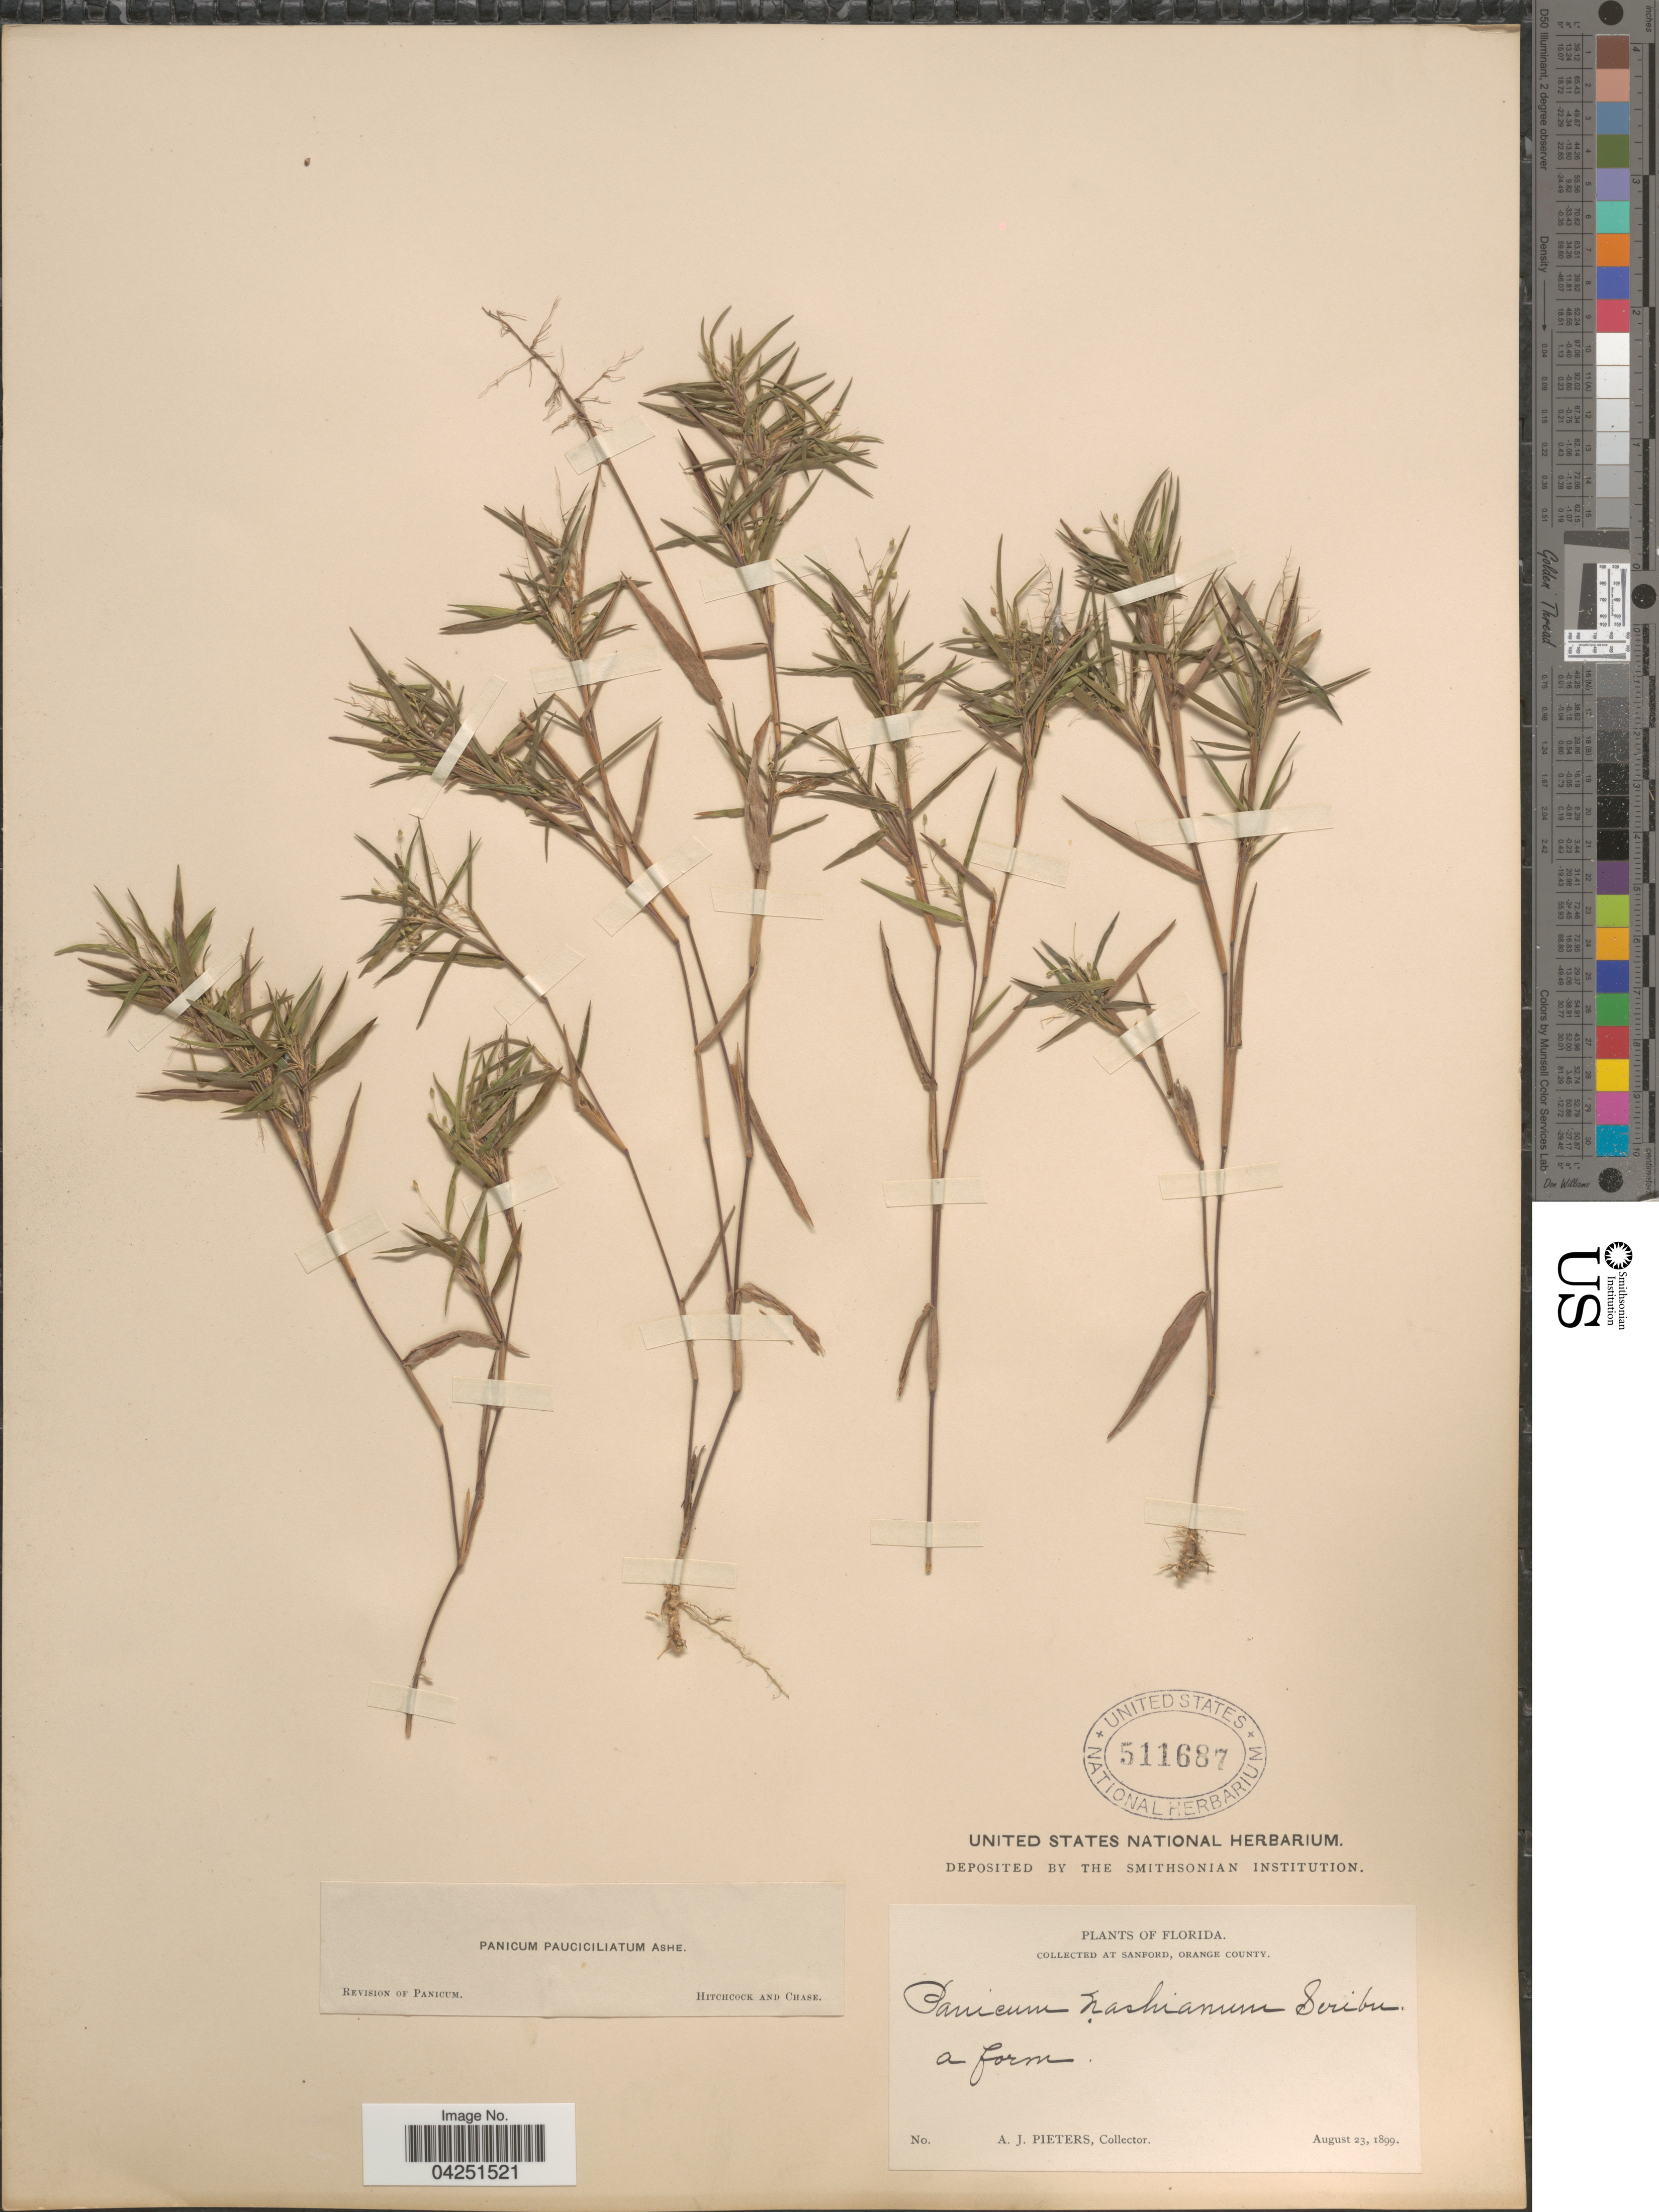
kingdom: Plantae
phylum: Tracheophyta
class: Liliopsida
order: Poales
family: Poaceae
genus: Dichanthelium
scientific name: Dichanthelium acuminatum var. acuminatum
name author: (Sw.) Gould & C.A. Clark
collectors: A. Pieters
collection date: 1899-08-23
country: United States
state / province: Florida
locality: At Sanford, Orange County.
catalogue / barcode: US 511687